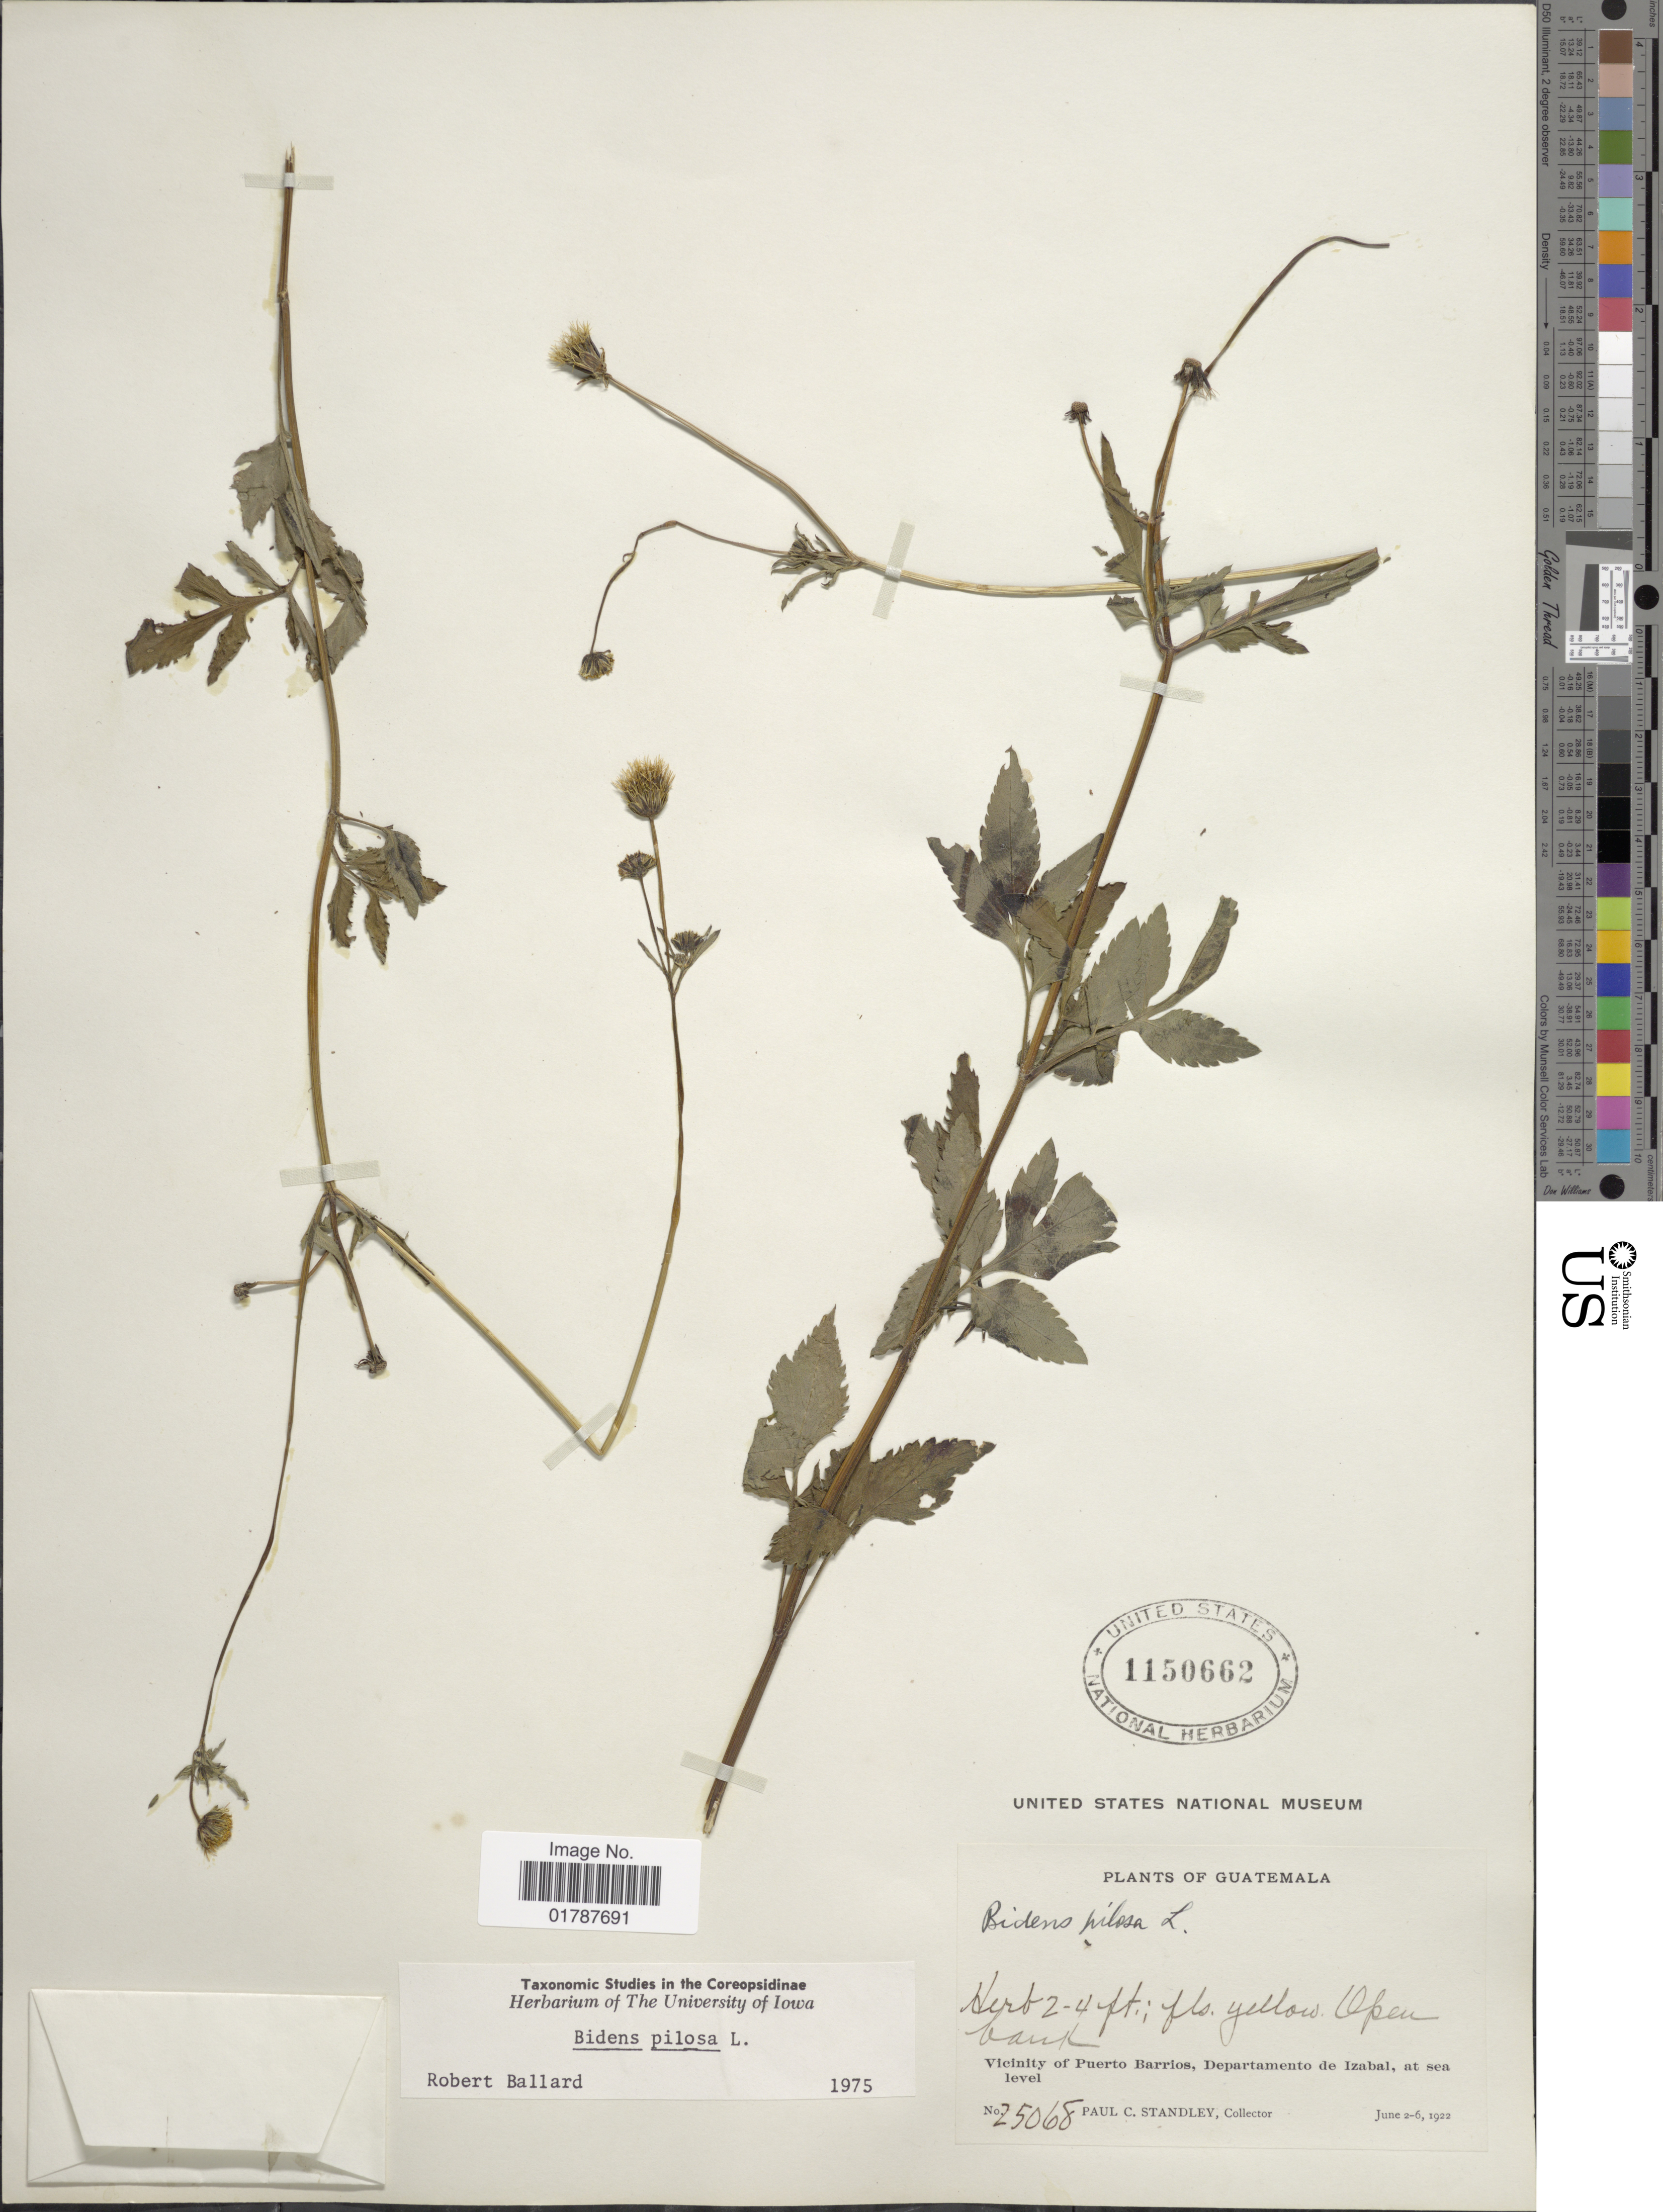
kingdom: Plantae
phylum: Tracheophyta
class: Magnoliopsida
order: Asterales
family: Asteraceae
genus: Bidens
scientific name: Bidens pilosa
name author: L.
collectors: P. C. Standley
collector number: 25068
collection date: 1922-06-02/1922-06-06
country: Guatemala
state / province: Izabal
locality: Vicinity of Puerto Barrios, Departamento de Izabal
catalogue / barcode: US 1150662